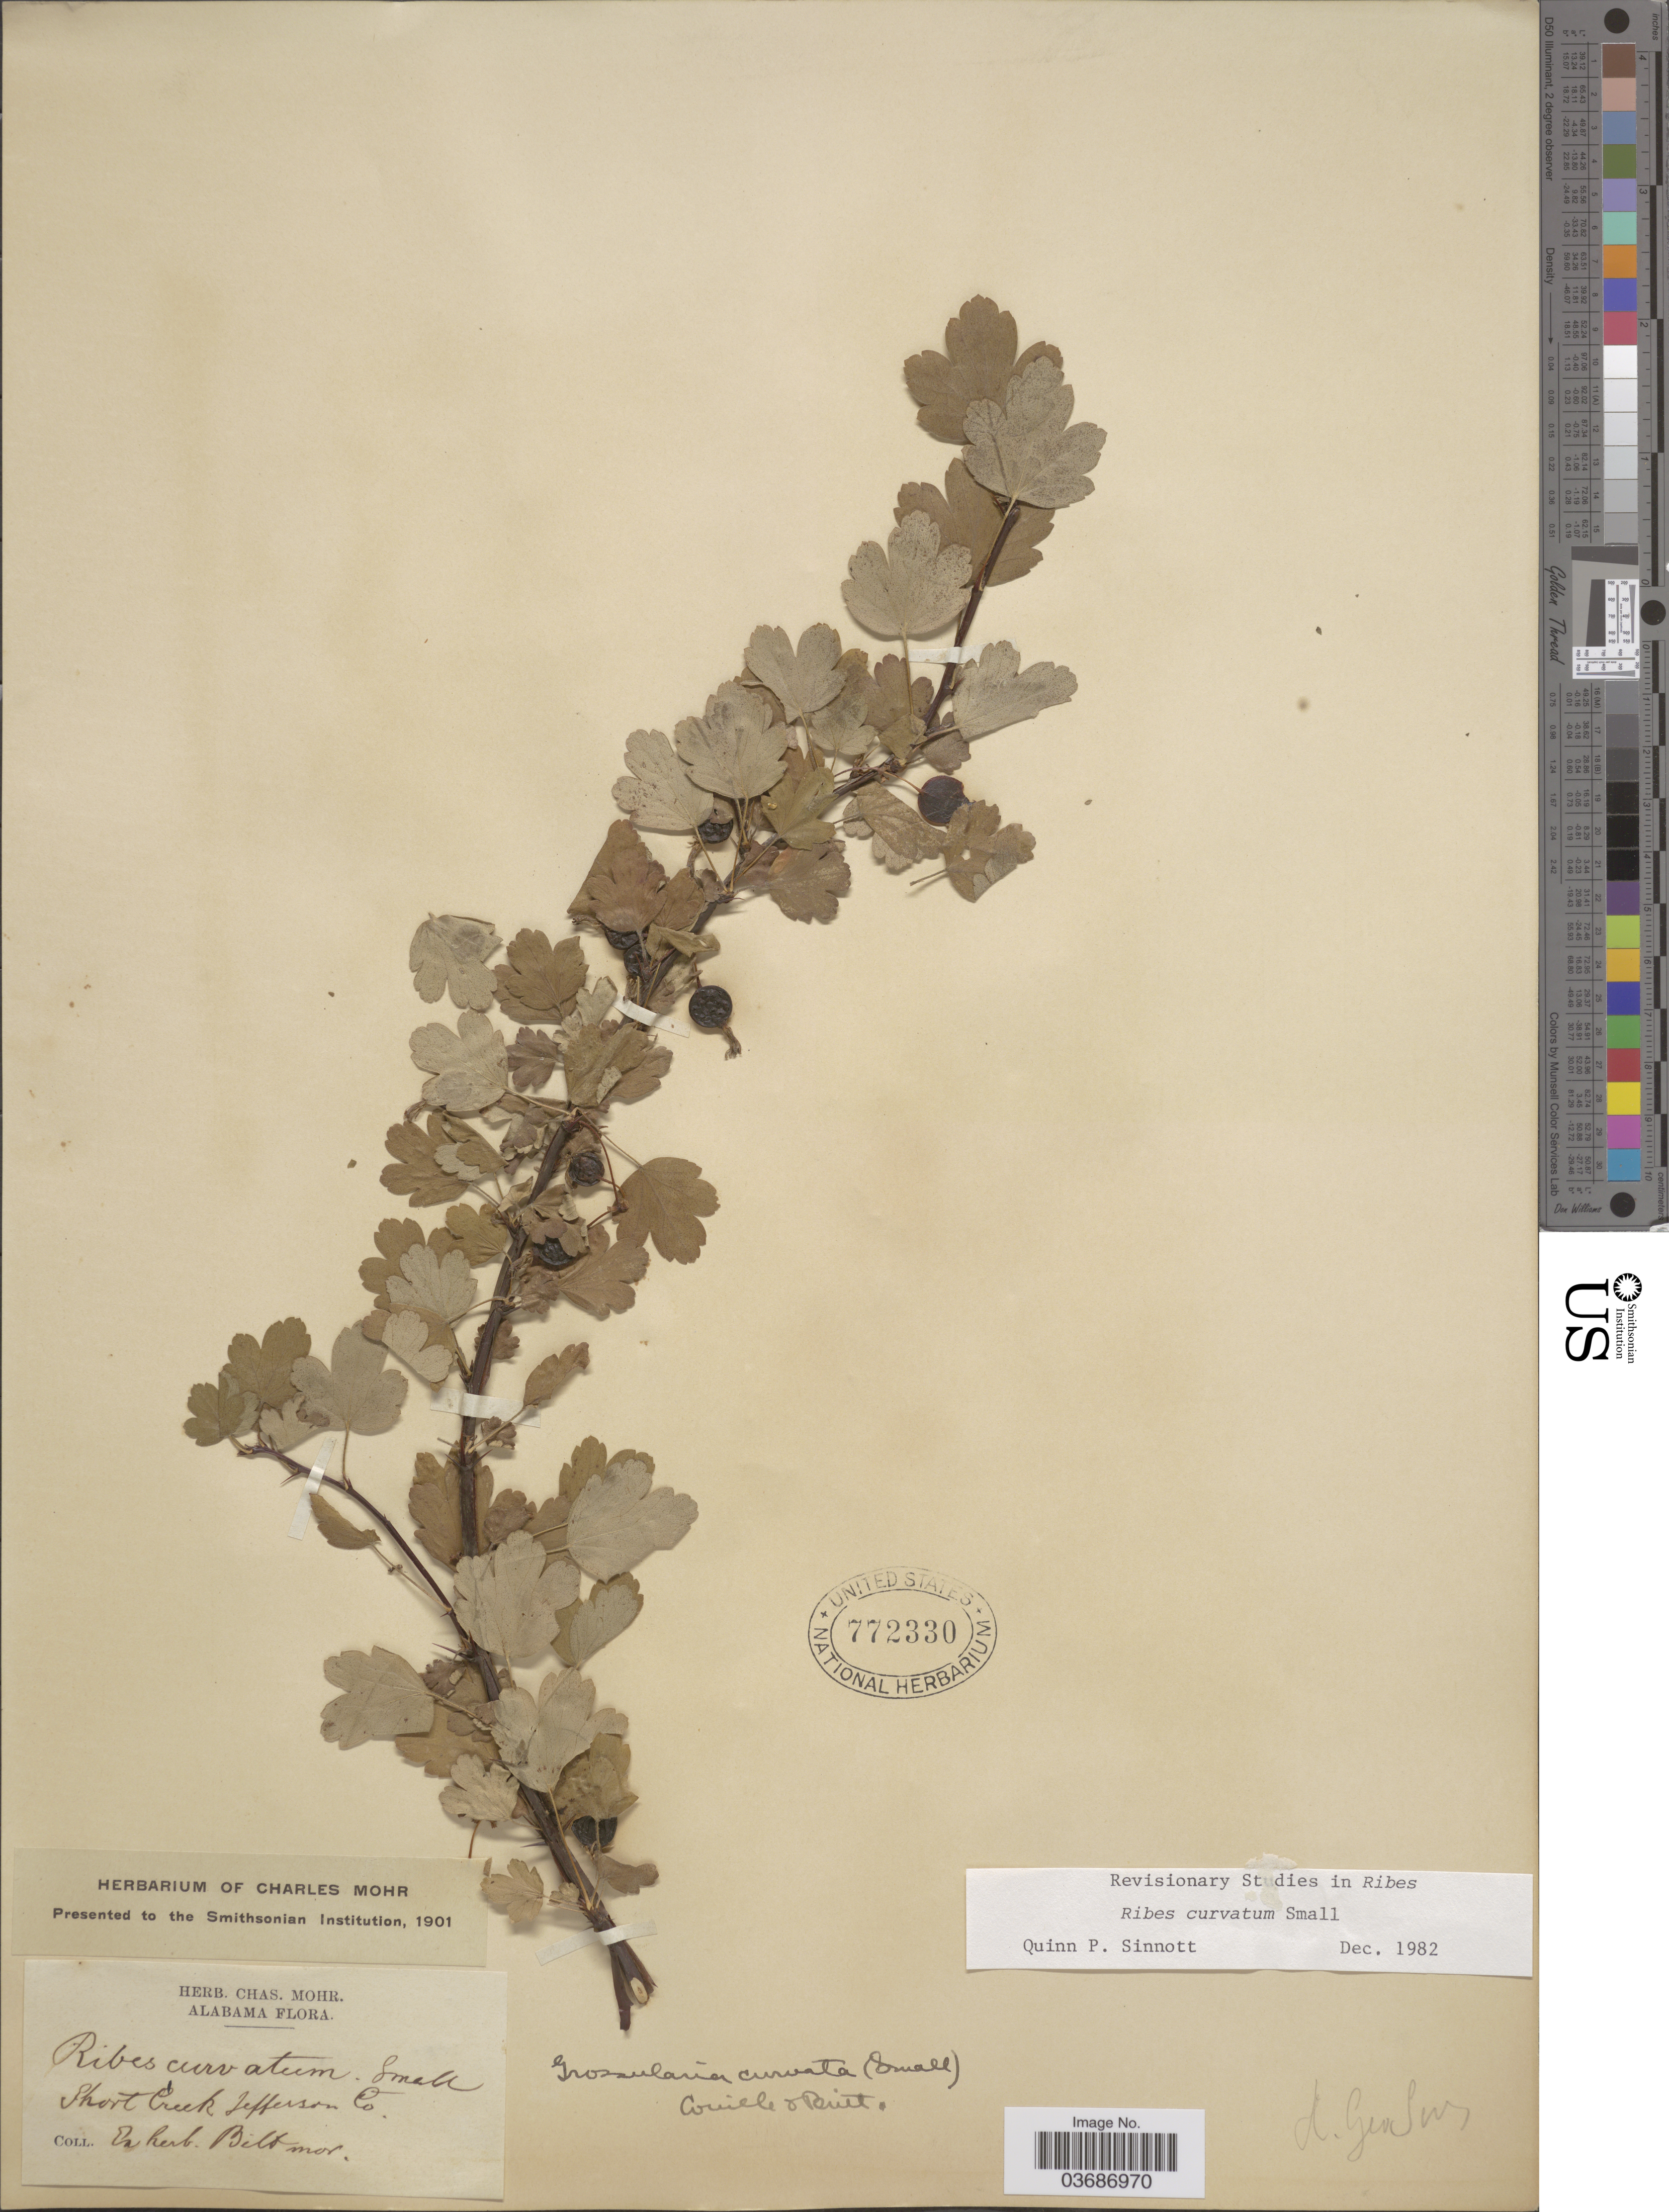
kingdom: Plantae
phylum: Tracheophyta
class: Magnoliopsida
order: Saxifragales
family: Grossulariaceae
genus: Ribes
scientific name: Ribes curvatum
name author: Small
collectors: ex herb. Biltmore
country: United States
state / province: Alabama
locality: Short Creek Jefferson Co.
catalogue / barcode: US 772330